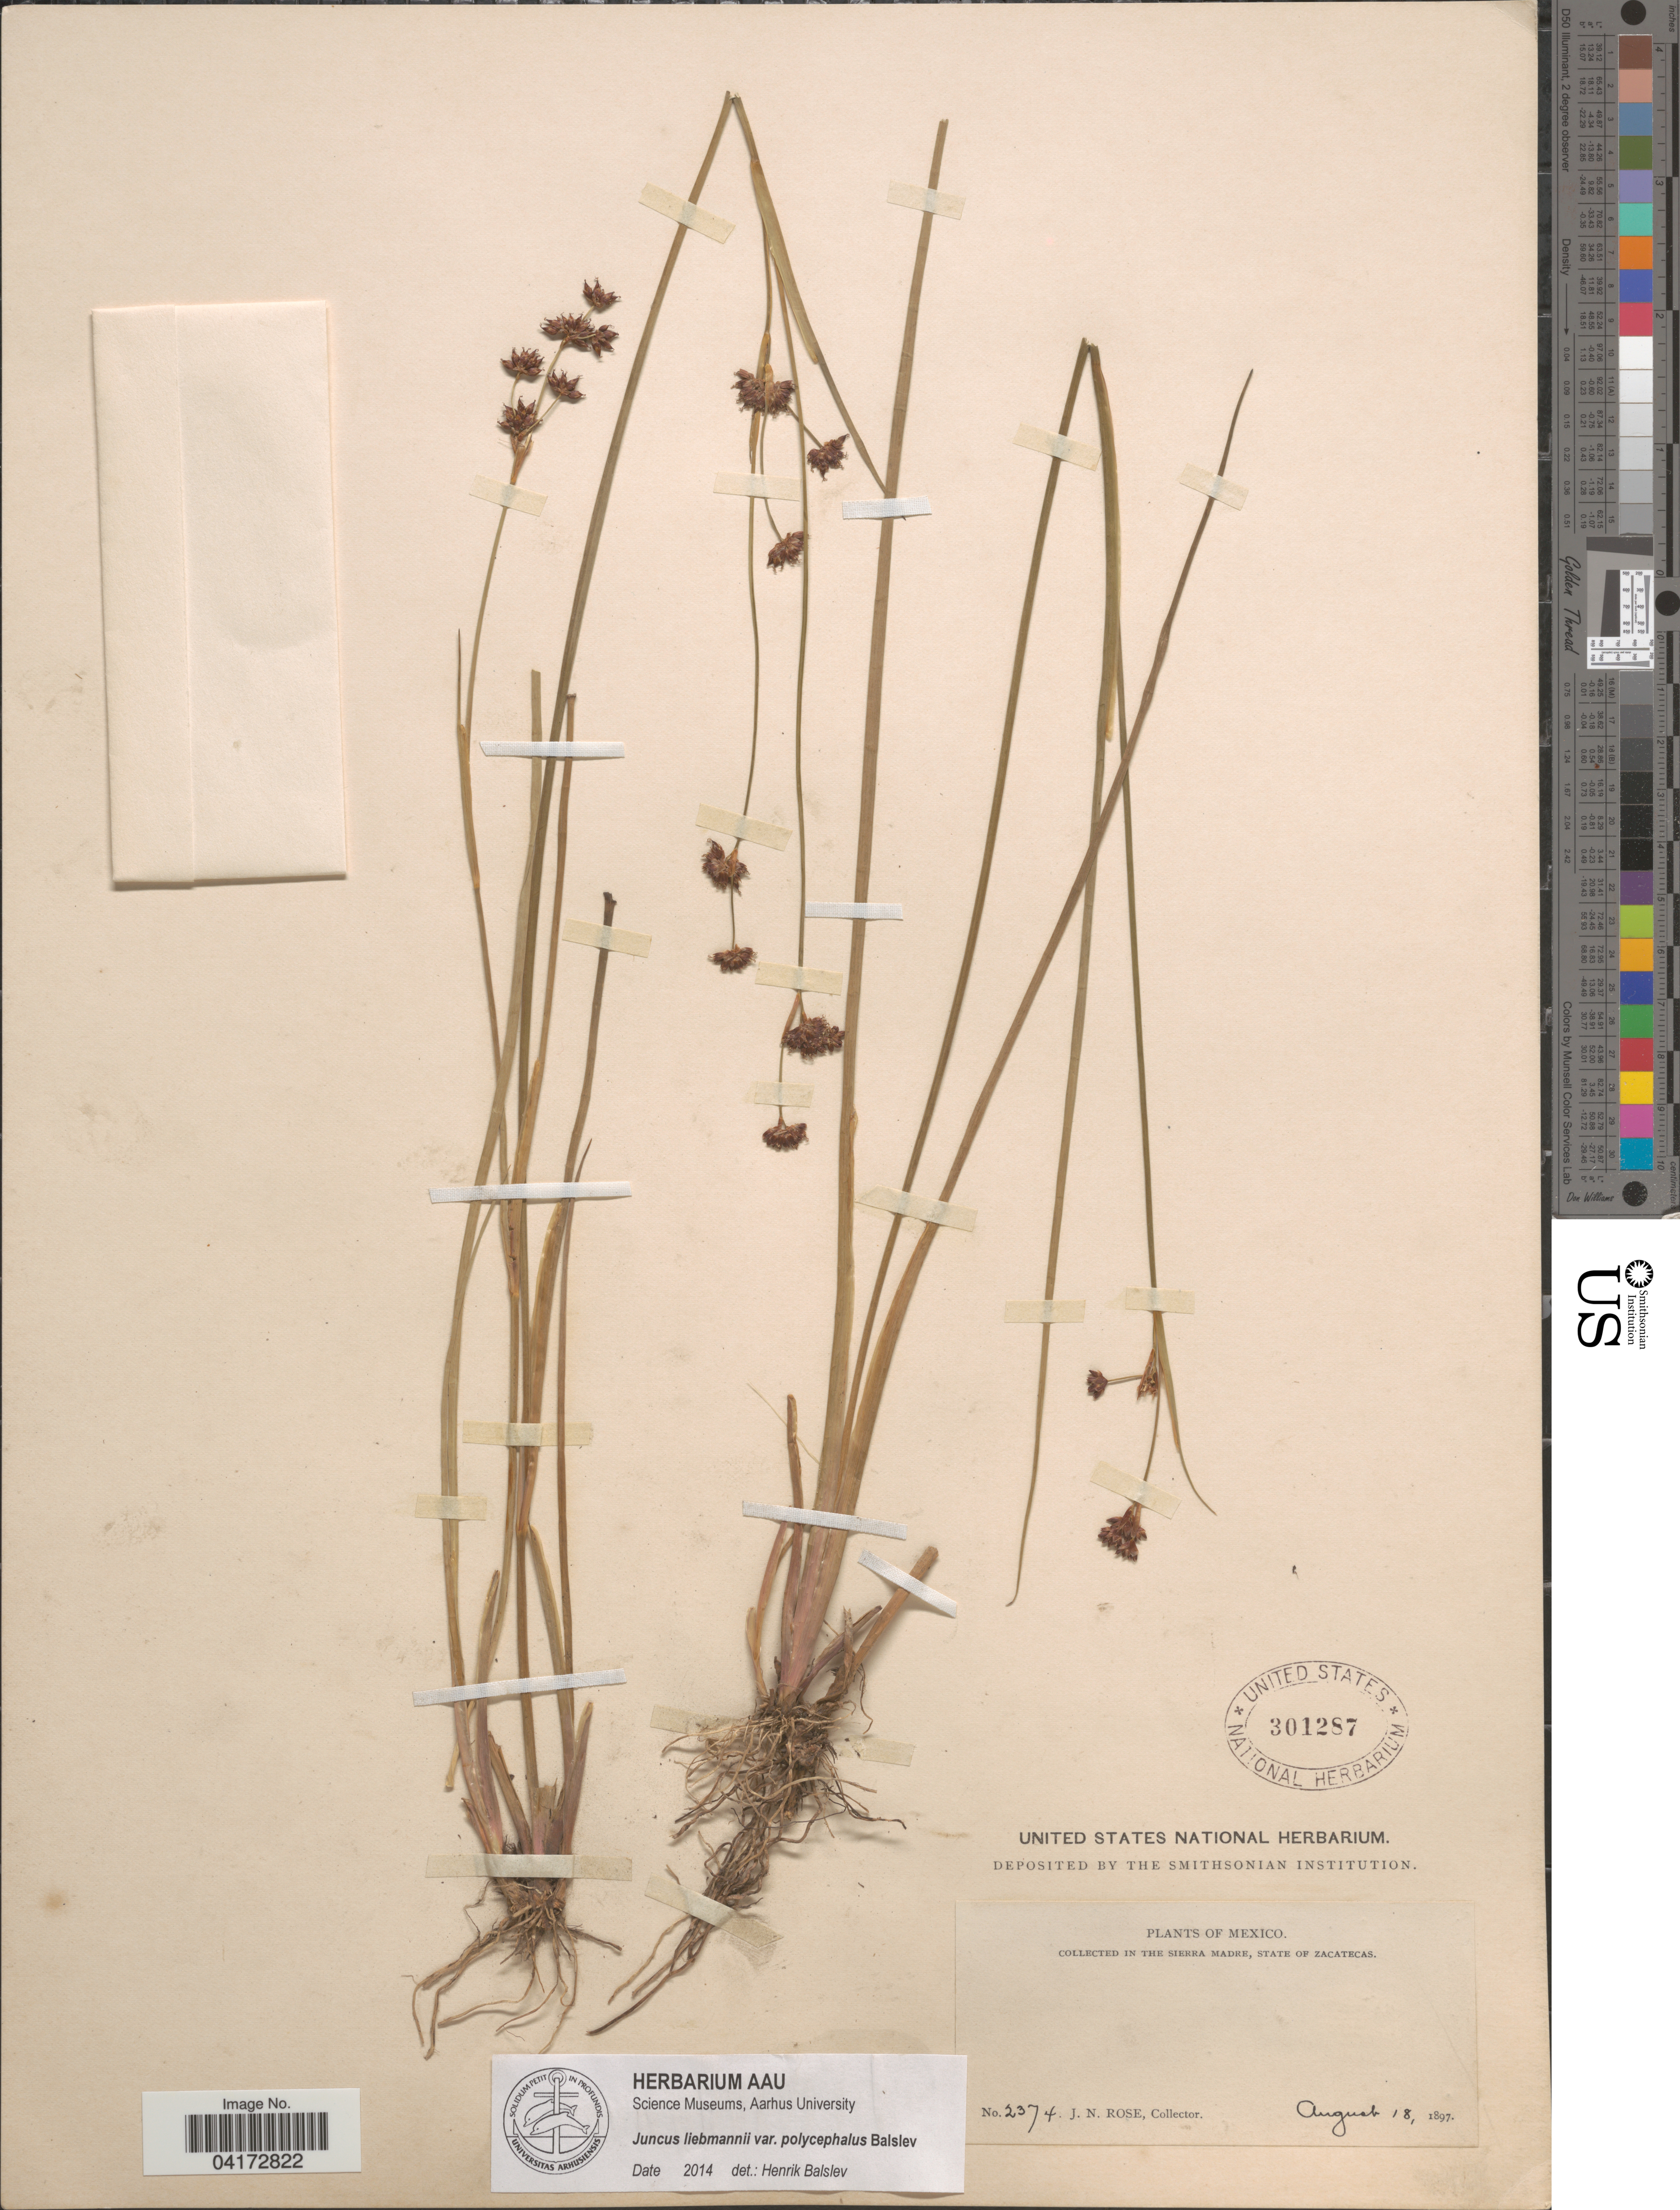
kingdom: Plantae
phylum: Tracheophyta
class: Liliopsida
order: Poales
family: Juncaceae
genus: Juncus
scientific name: Juncus liebmannii var. liebmannii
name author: J.F. Macbr.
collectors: J. N. Rose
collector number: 2374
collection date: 1897-08-18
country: Mexico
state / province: Zacatecas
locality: In the Sierra Madre.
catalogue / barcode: US 301287